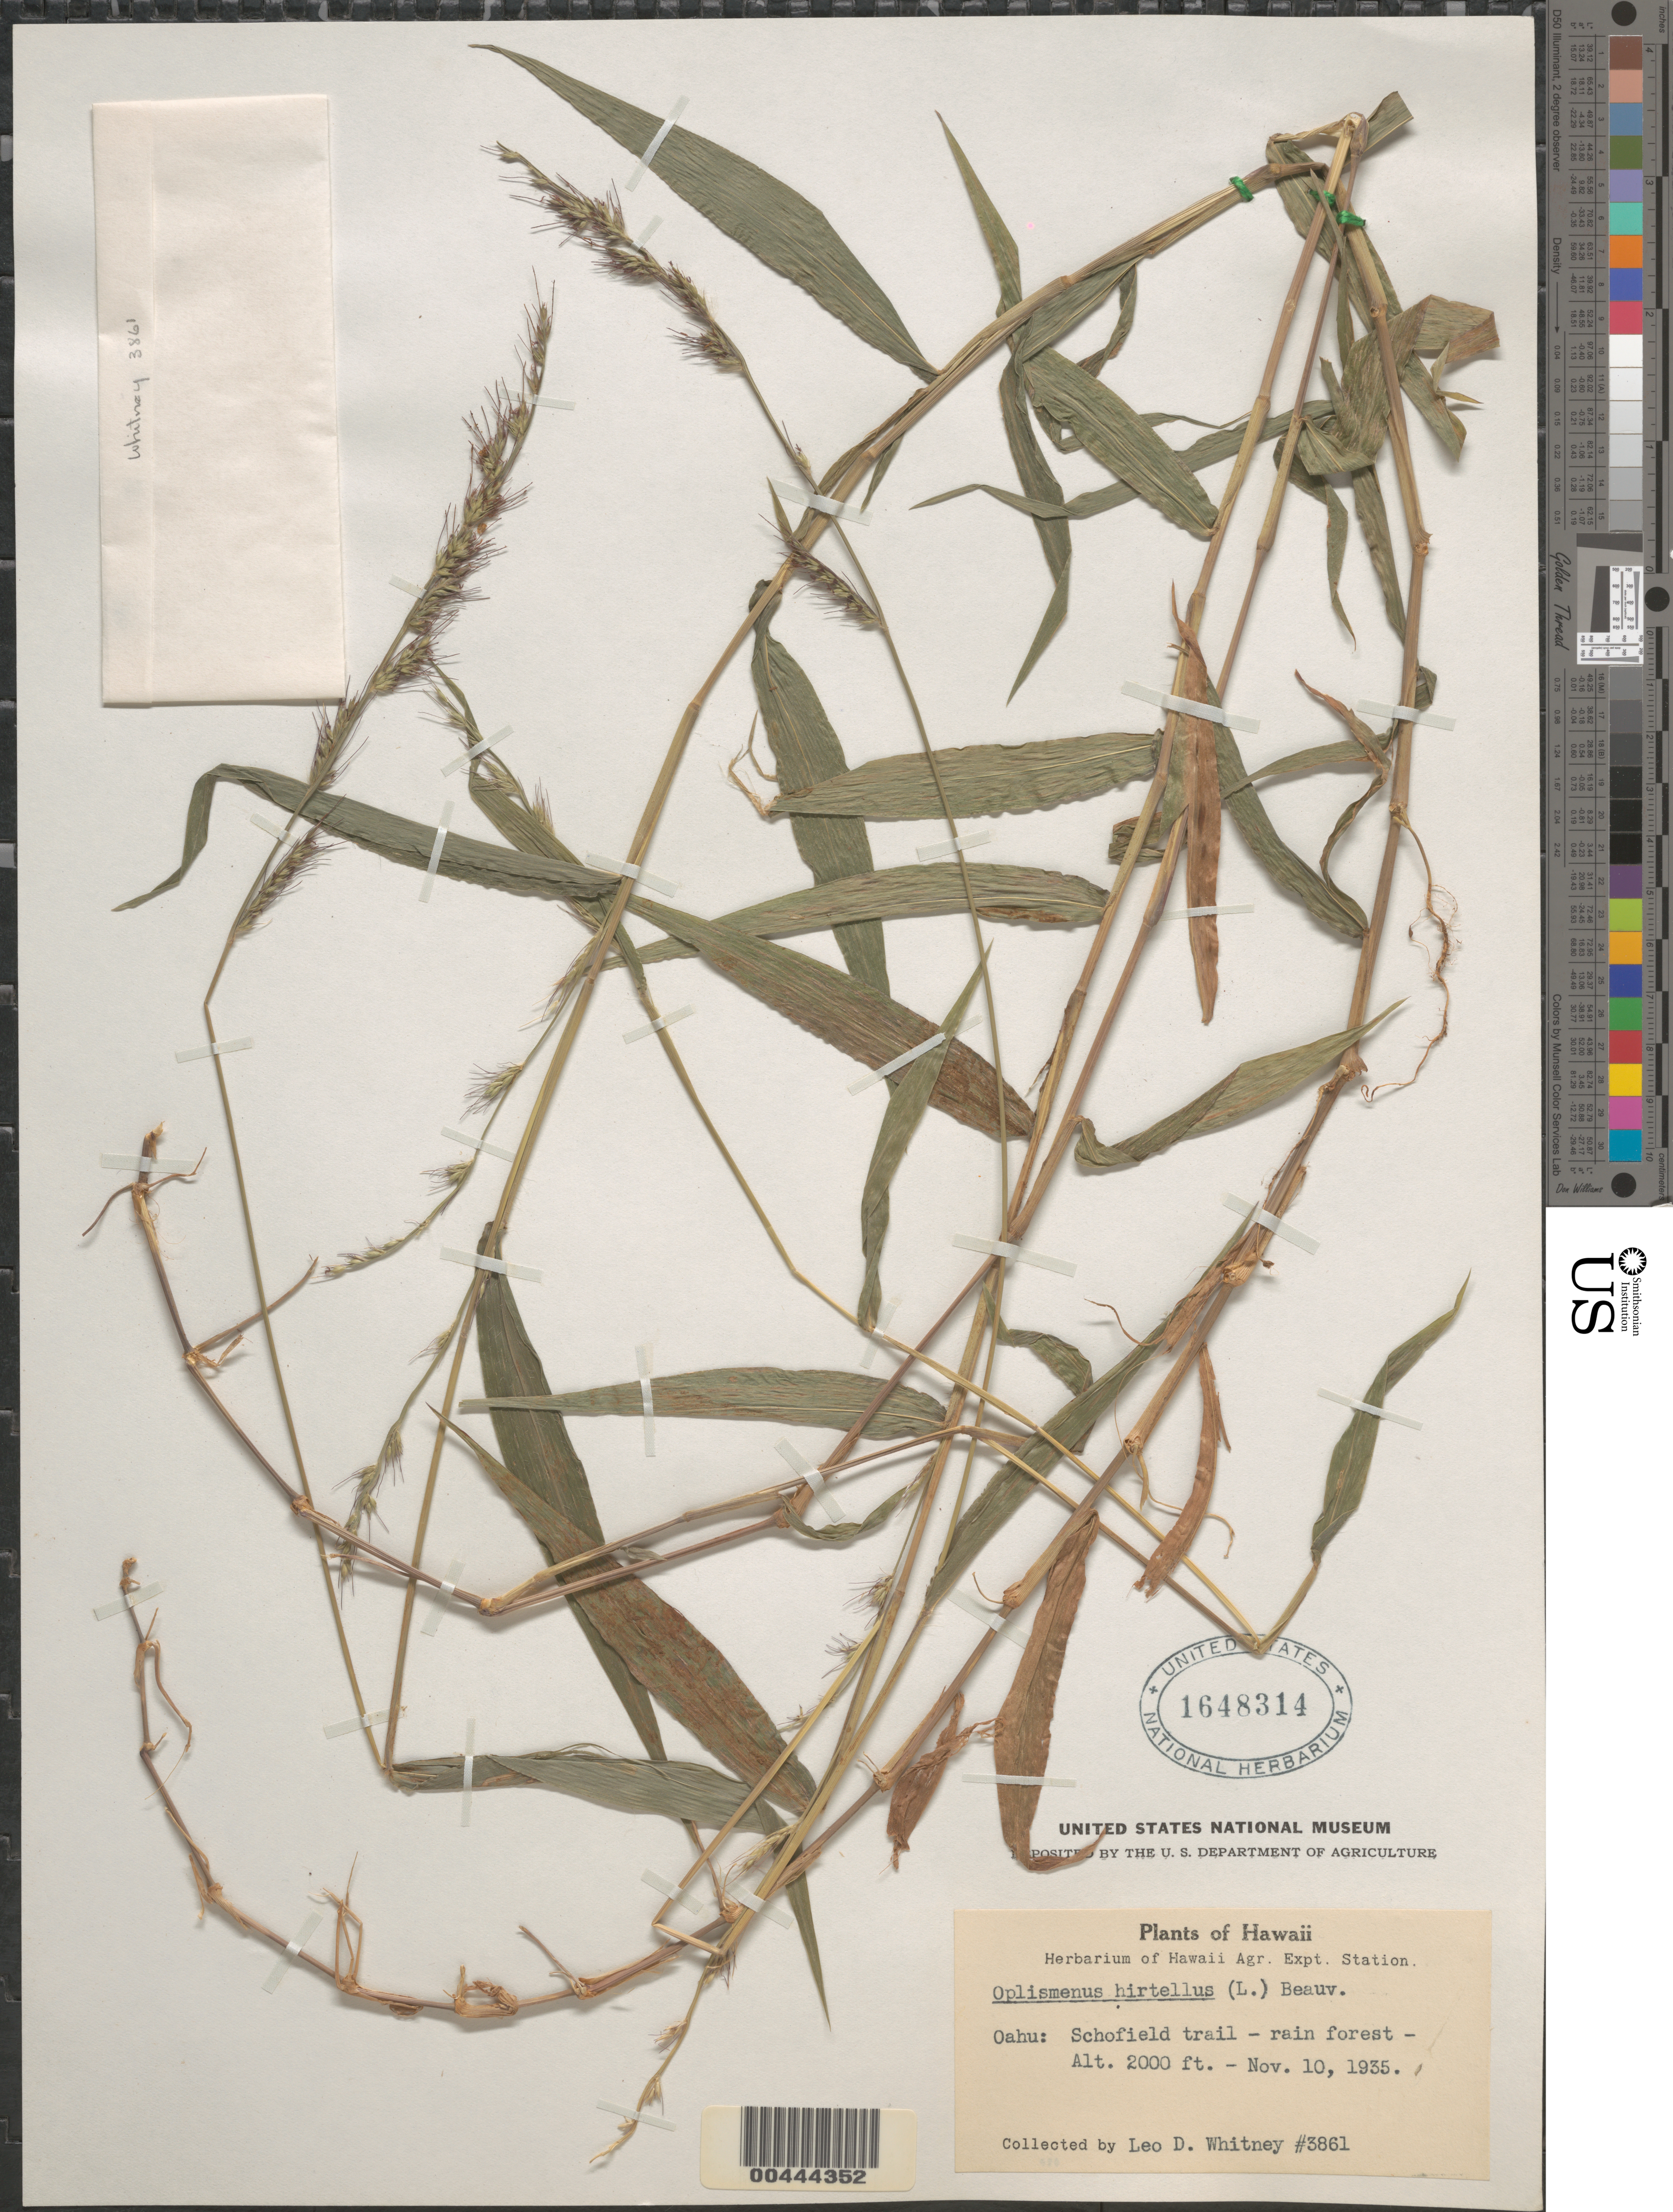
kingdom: Plantae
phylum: Tracheophyta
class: Liliopsida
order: Poales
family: Poaceae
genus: Oplismenus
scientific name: Oplismenus hirtellus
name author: (L.) P. Beauv.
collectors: L. Whitney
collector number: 3861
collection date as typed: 10 Nov 1935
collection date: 1935-11-10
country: United States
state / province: Hawaii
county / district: Honolulu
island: Oahu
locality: Schofield trail.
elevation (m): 610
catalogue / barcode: US 1648314